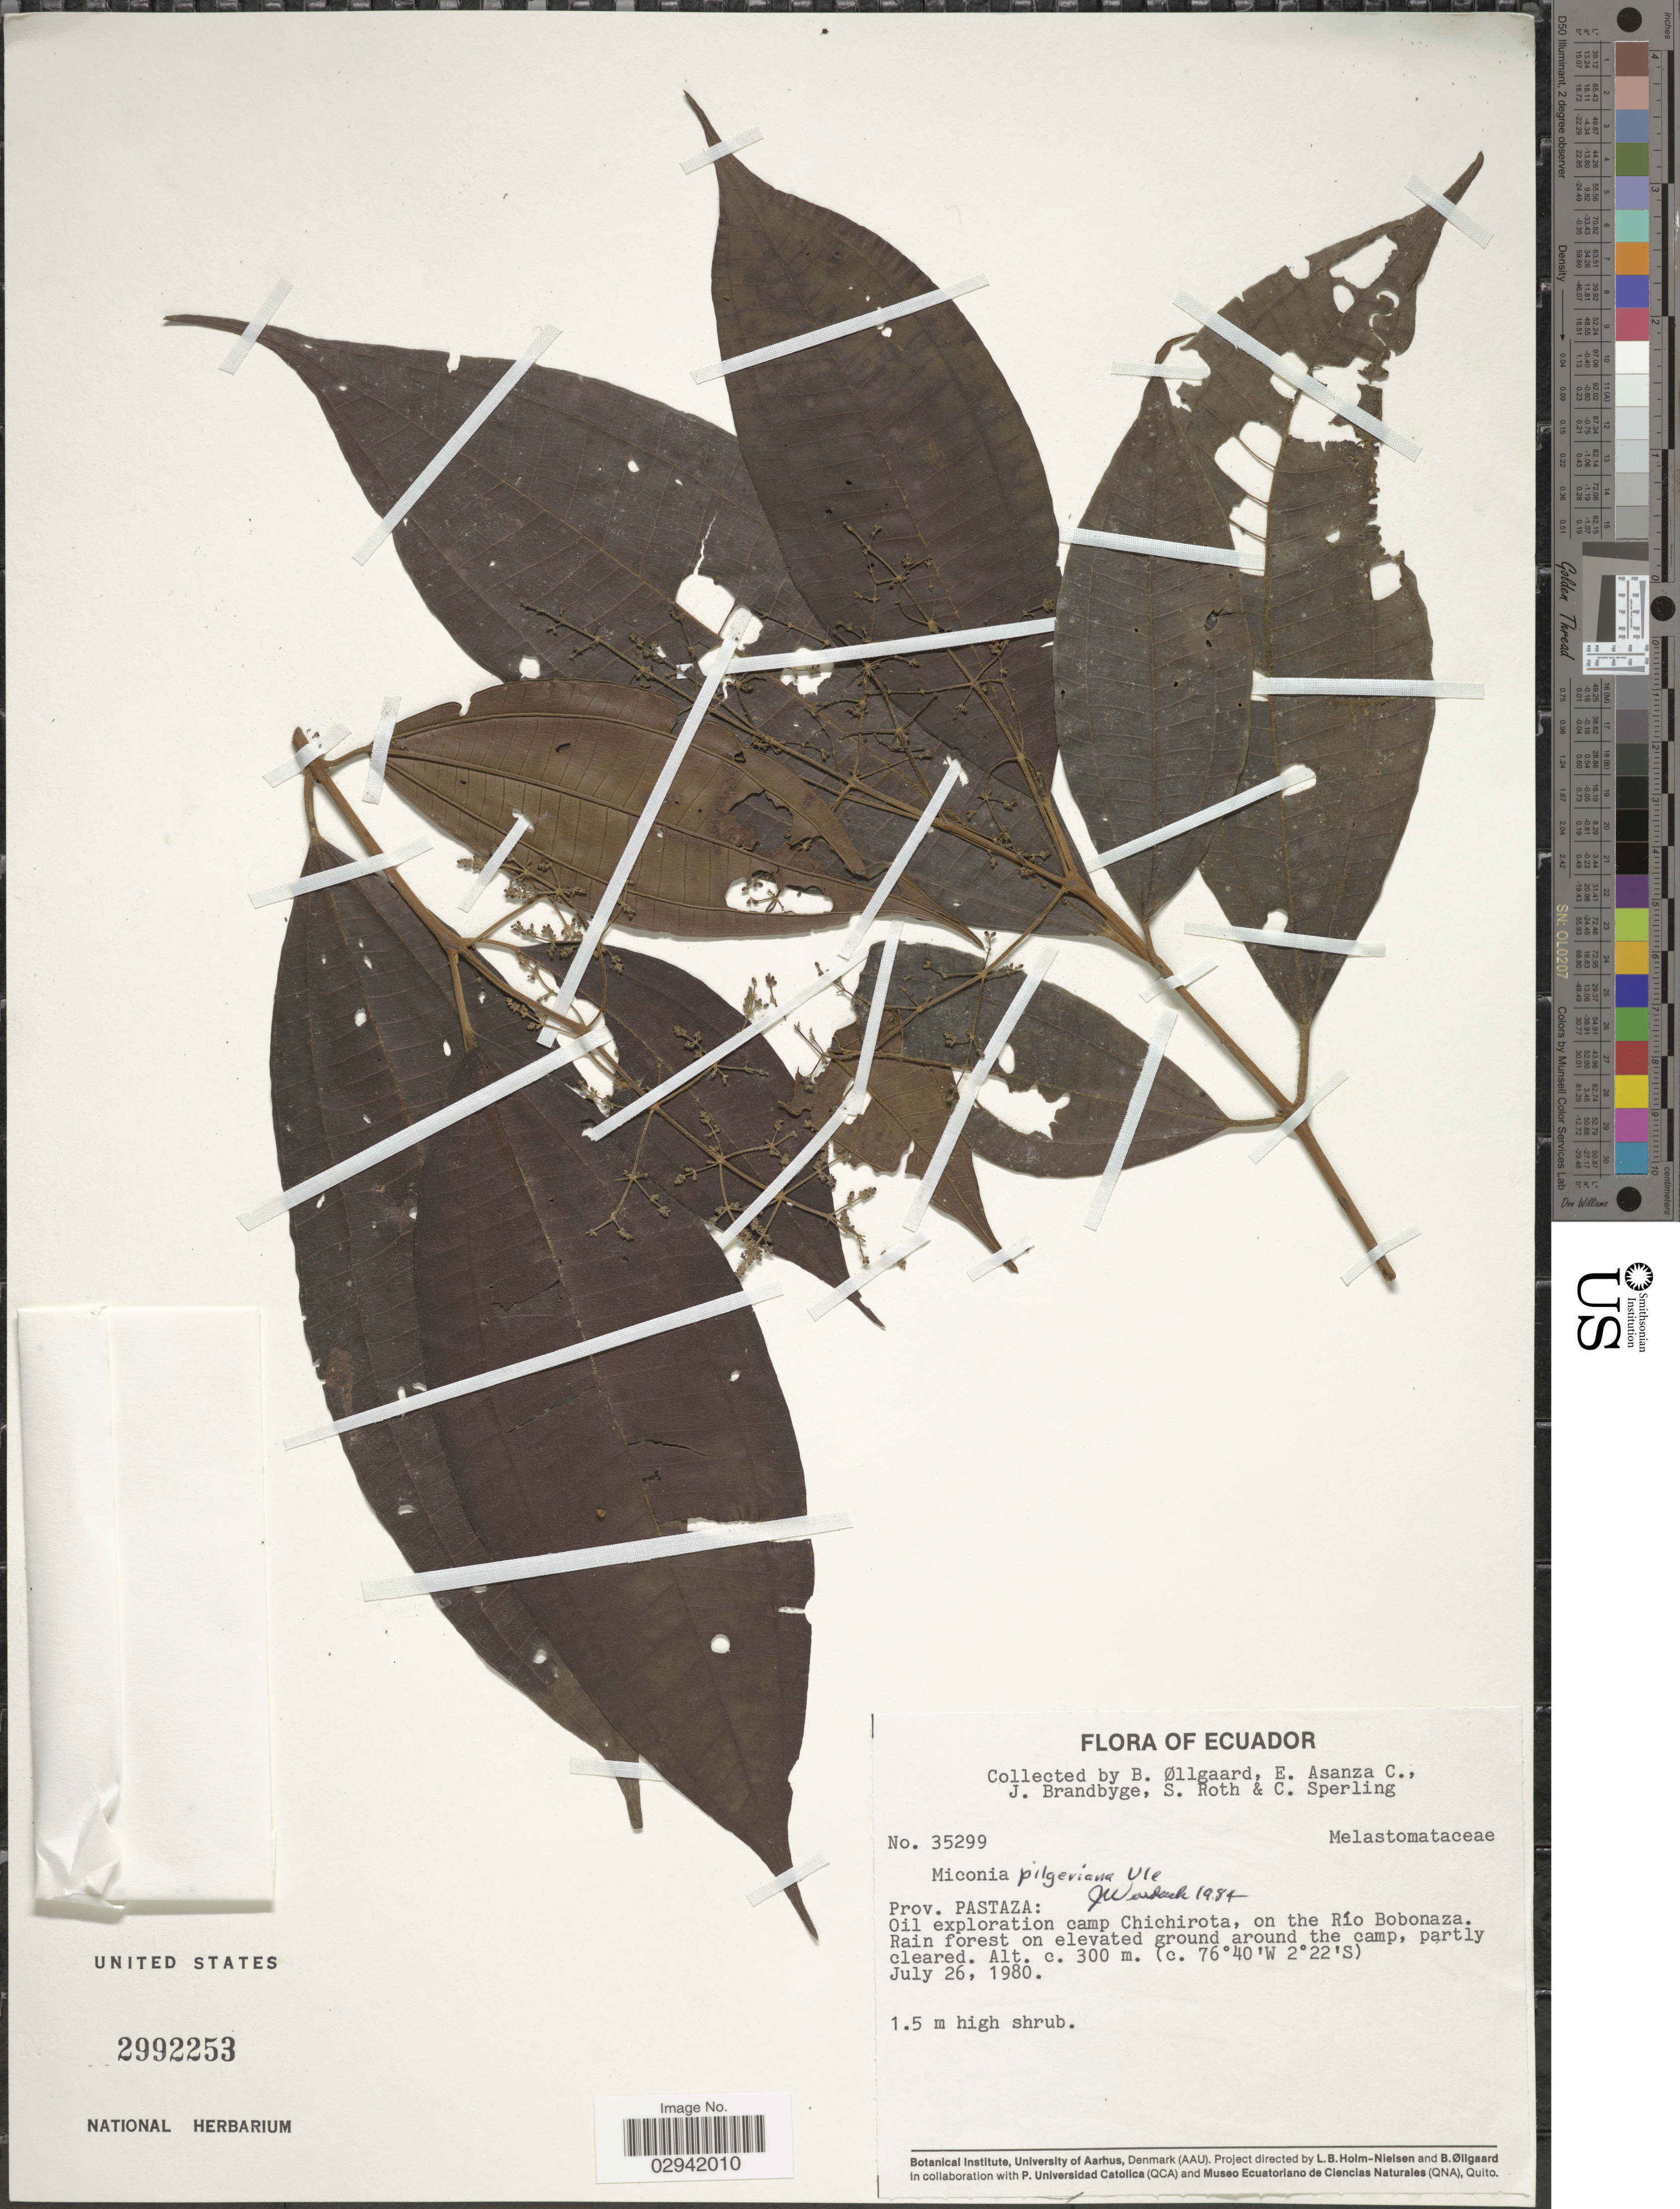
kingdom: Plantae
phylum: Tracheophyta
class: Magnoliopsida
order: Myrtales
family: Melastomataceae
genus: Miconia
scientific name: Miconia pilgeriana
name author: Ule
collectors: B. Øllgaard, E. Asanza C., J. Brandbyge, S. Roth & C. Sperling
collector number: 35299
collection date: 1980-07-26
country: Ecuador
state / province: Pastaza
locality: Oil exploration camp Chichirota, on the Río Bobonaza.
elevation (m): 300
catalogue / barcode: US 2992253